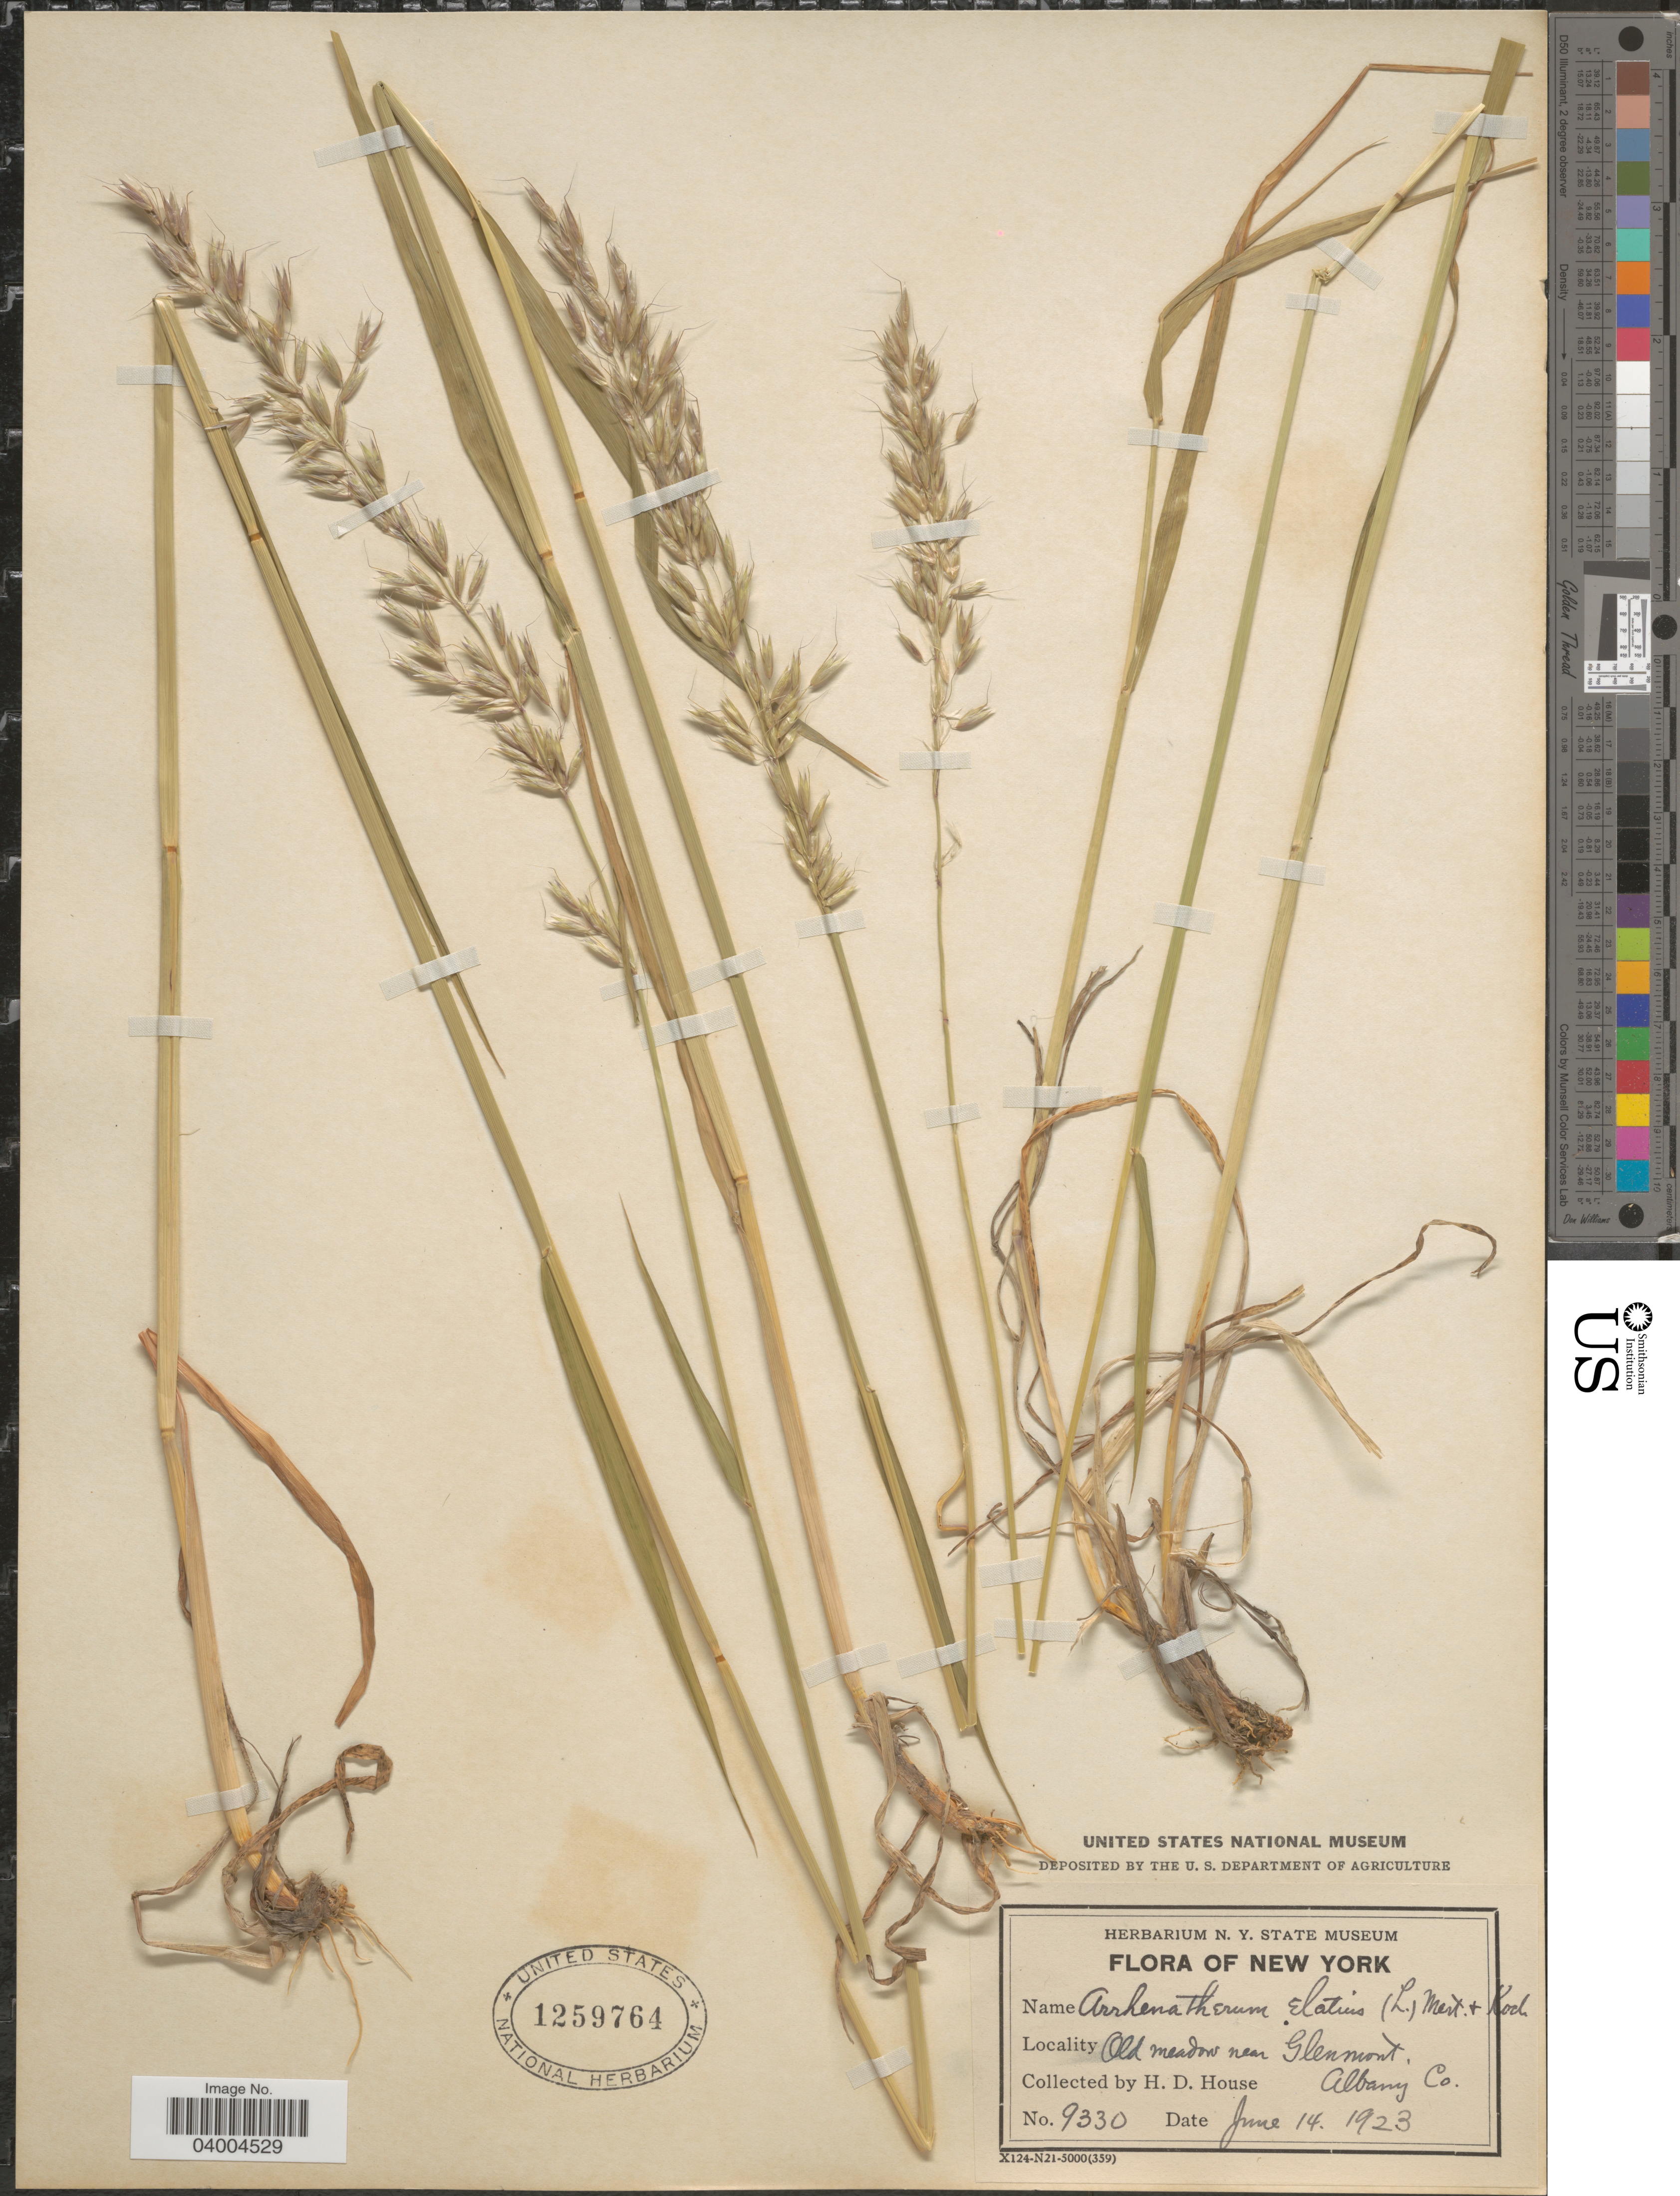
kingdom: Plantae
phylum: Tracheophyta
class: Liliopsida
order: Poales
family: Poaceae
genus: Arrhenatherum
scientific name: Arrhenatherum elatius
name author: (L.) J. Presl & C. Presl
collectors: H. D. House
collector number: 9330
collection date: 1923-06-14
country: United States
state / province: New York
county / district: Albany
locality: Old meadow near Glenmont, Albany Co.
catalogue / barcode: US 1259764